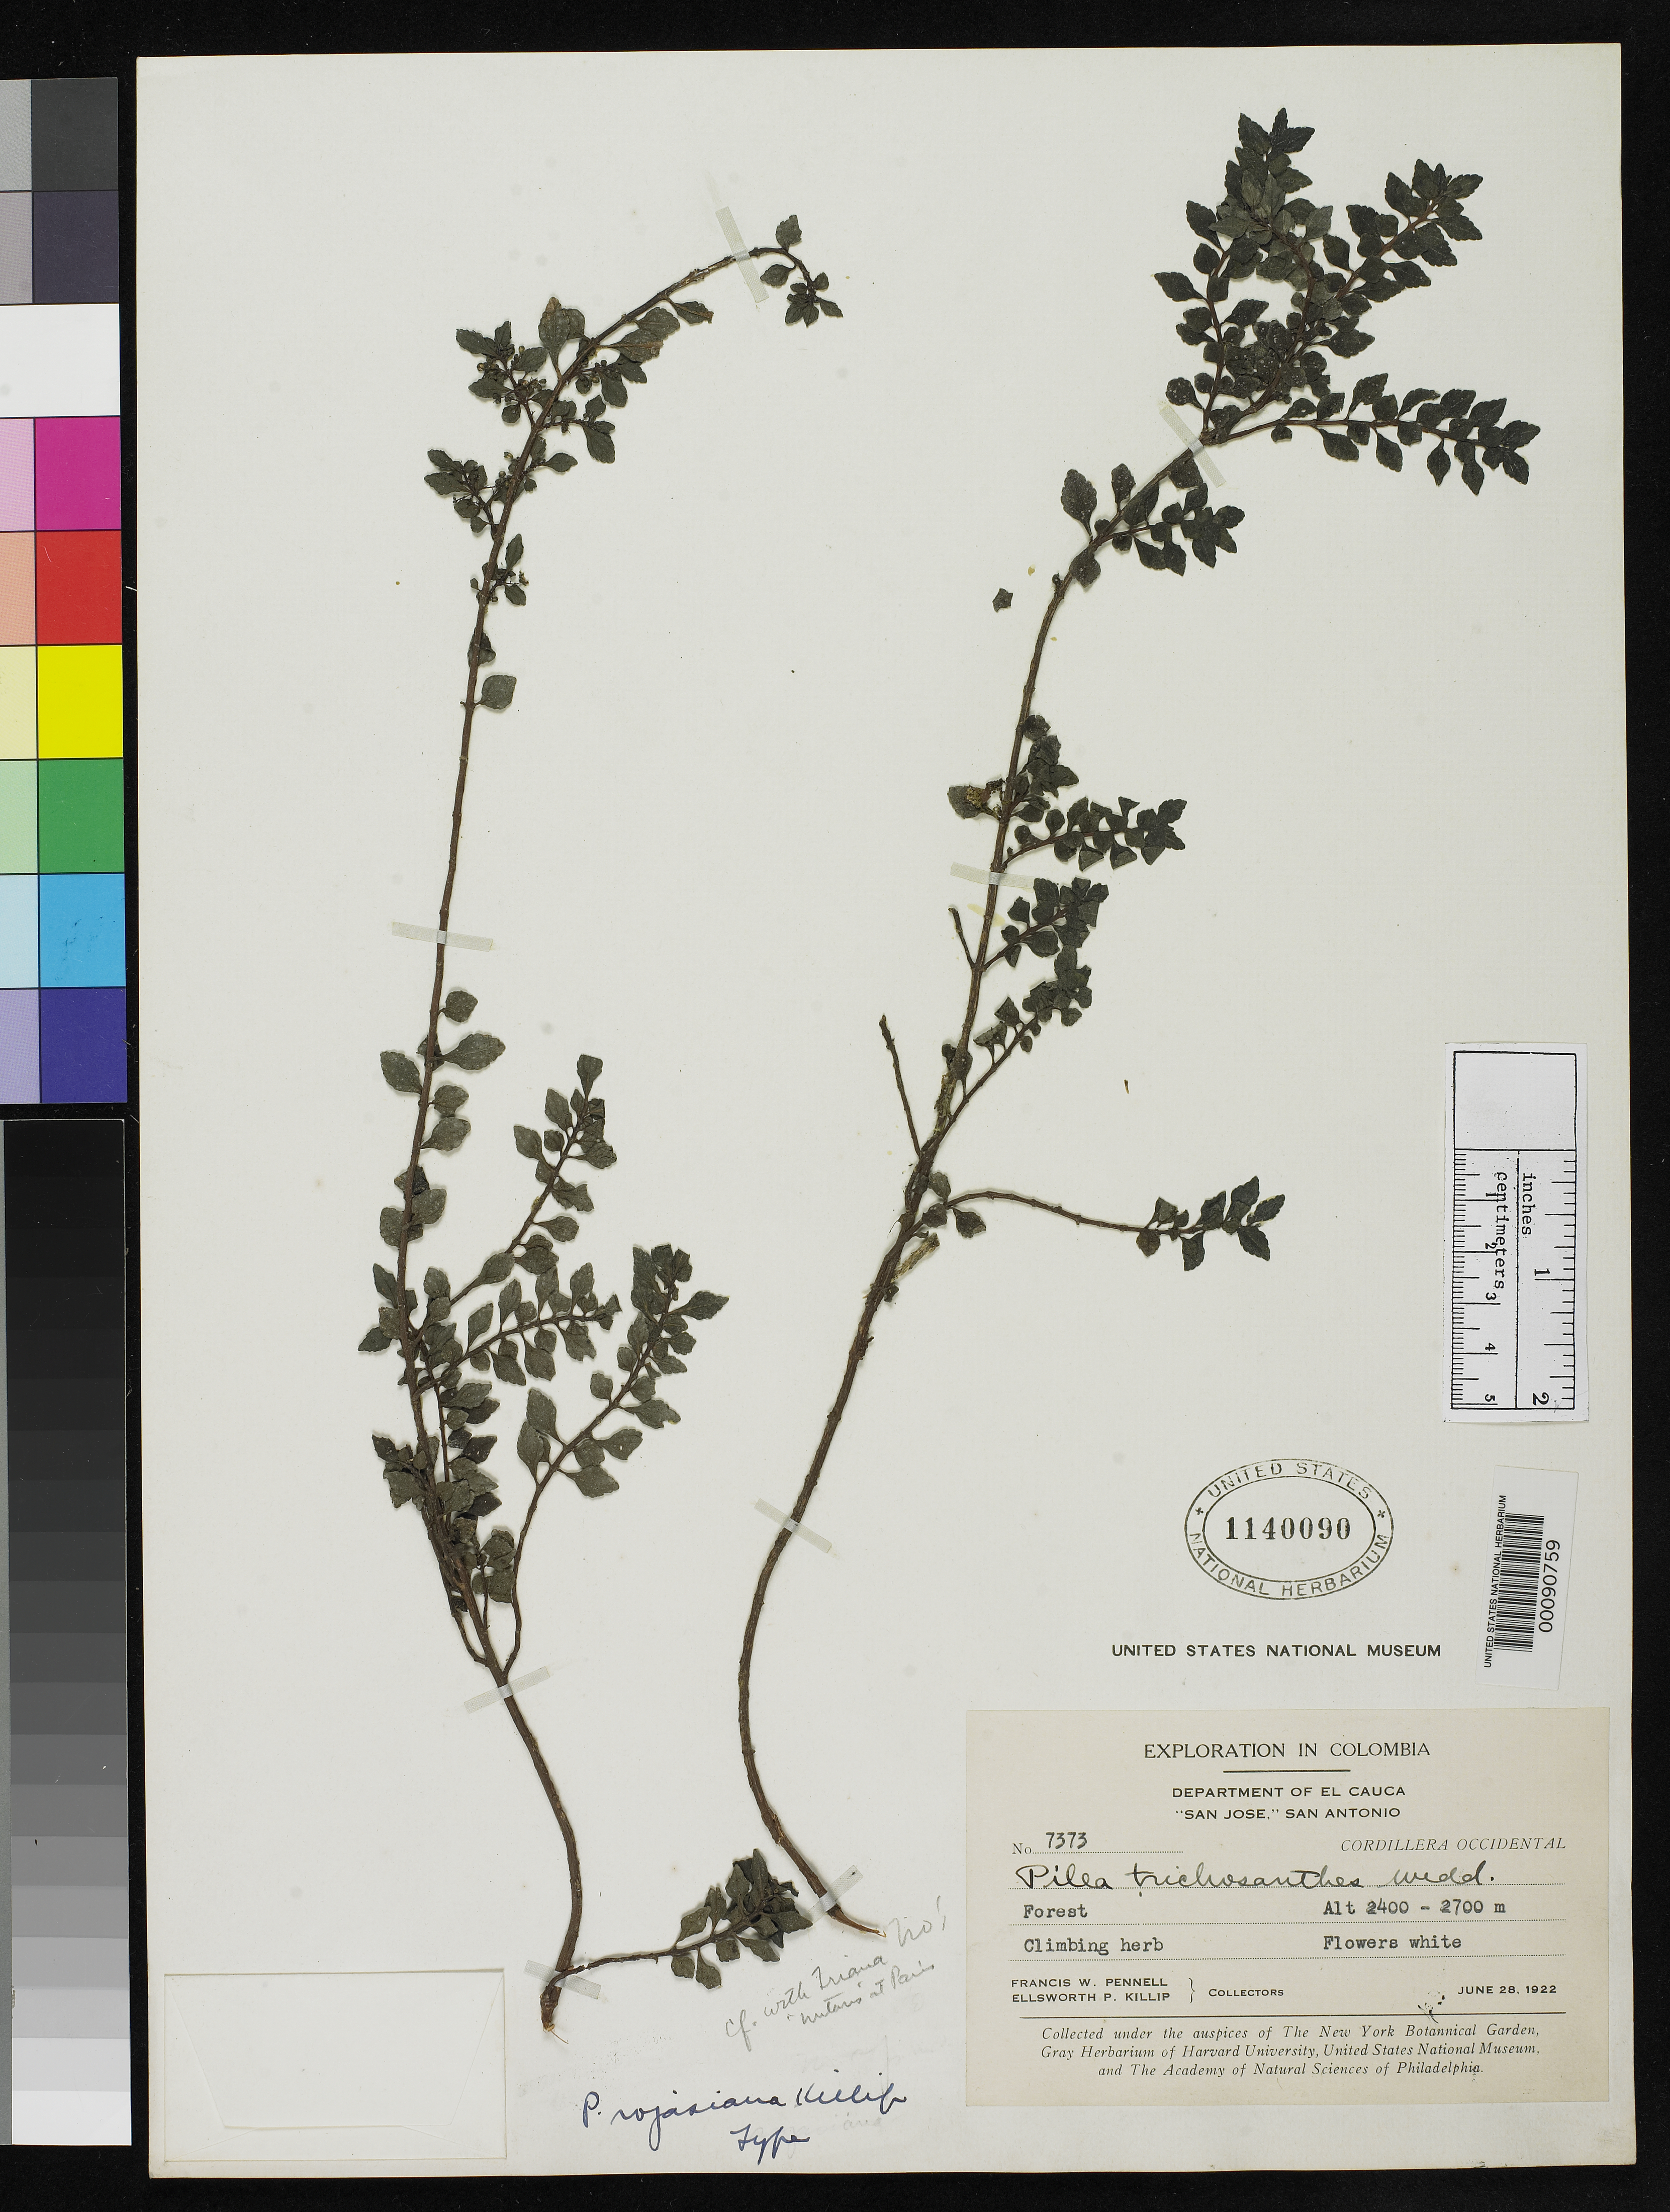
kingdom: Plantae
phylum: Tracheophyta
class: Magnoliopsida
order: Rosales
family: Urticaceae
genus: Pilea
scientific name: Pilea rojasiana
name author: Killip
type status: Holotype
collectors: F. W. Pennell & E. P. Killip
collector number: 7373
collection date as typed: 28 Jun 1922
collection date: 1922-06-28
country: Colombia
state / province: Cauca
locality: Near San Jose, San Antonia, western Cordillera, W of Popayan.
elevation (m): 2400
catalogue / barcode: US 1140090